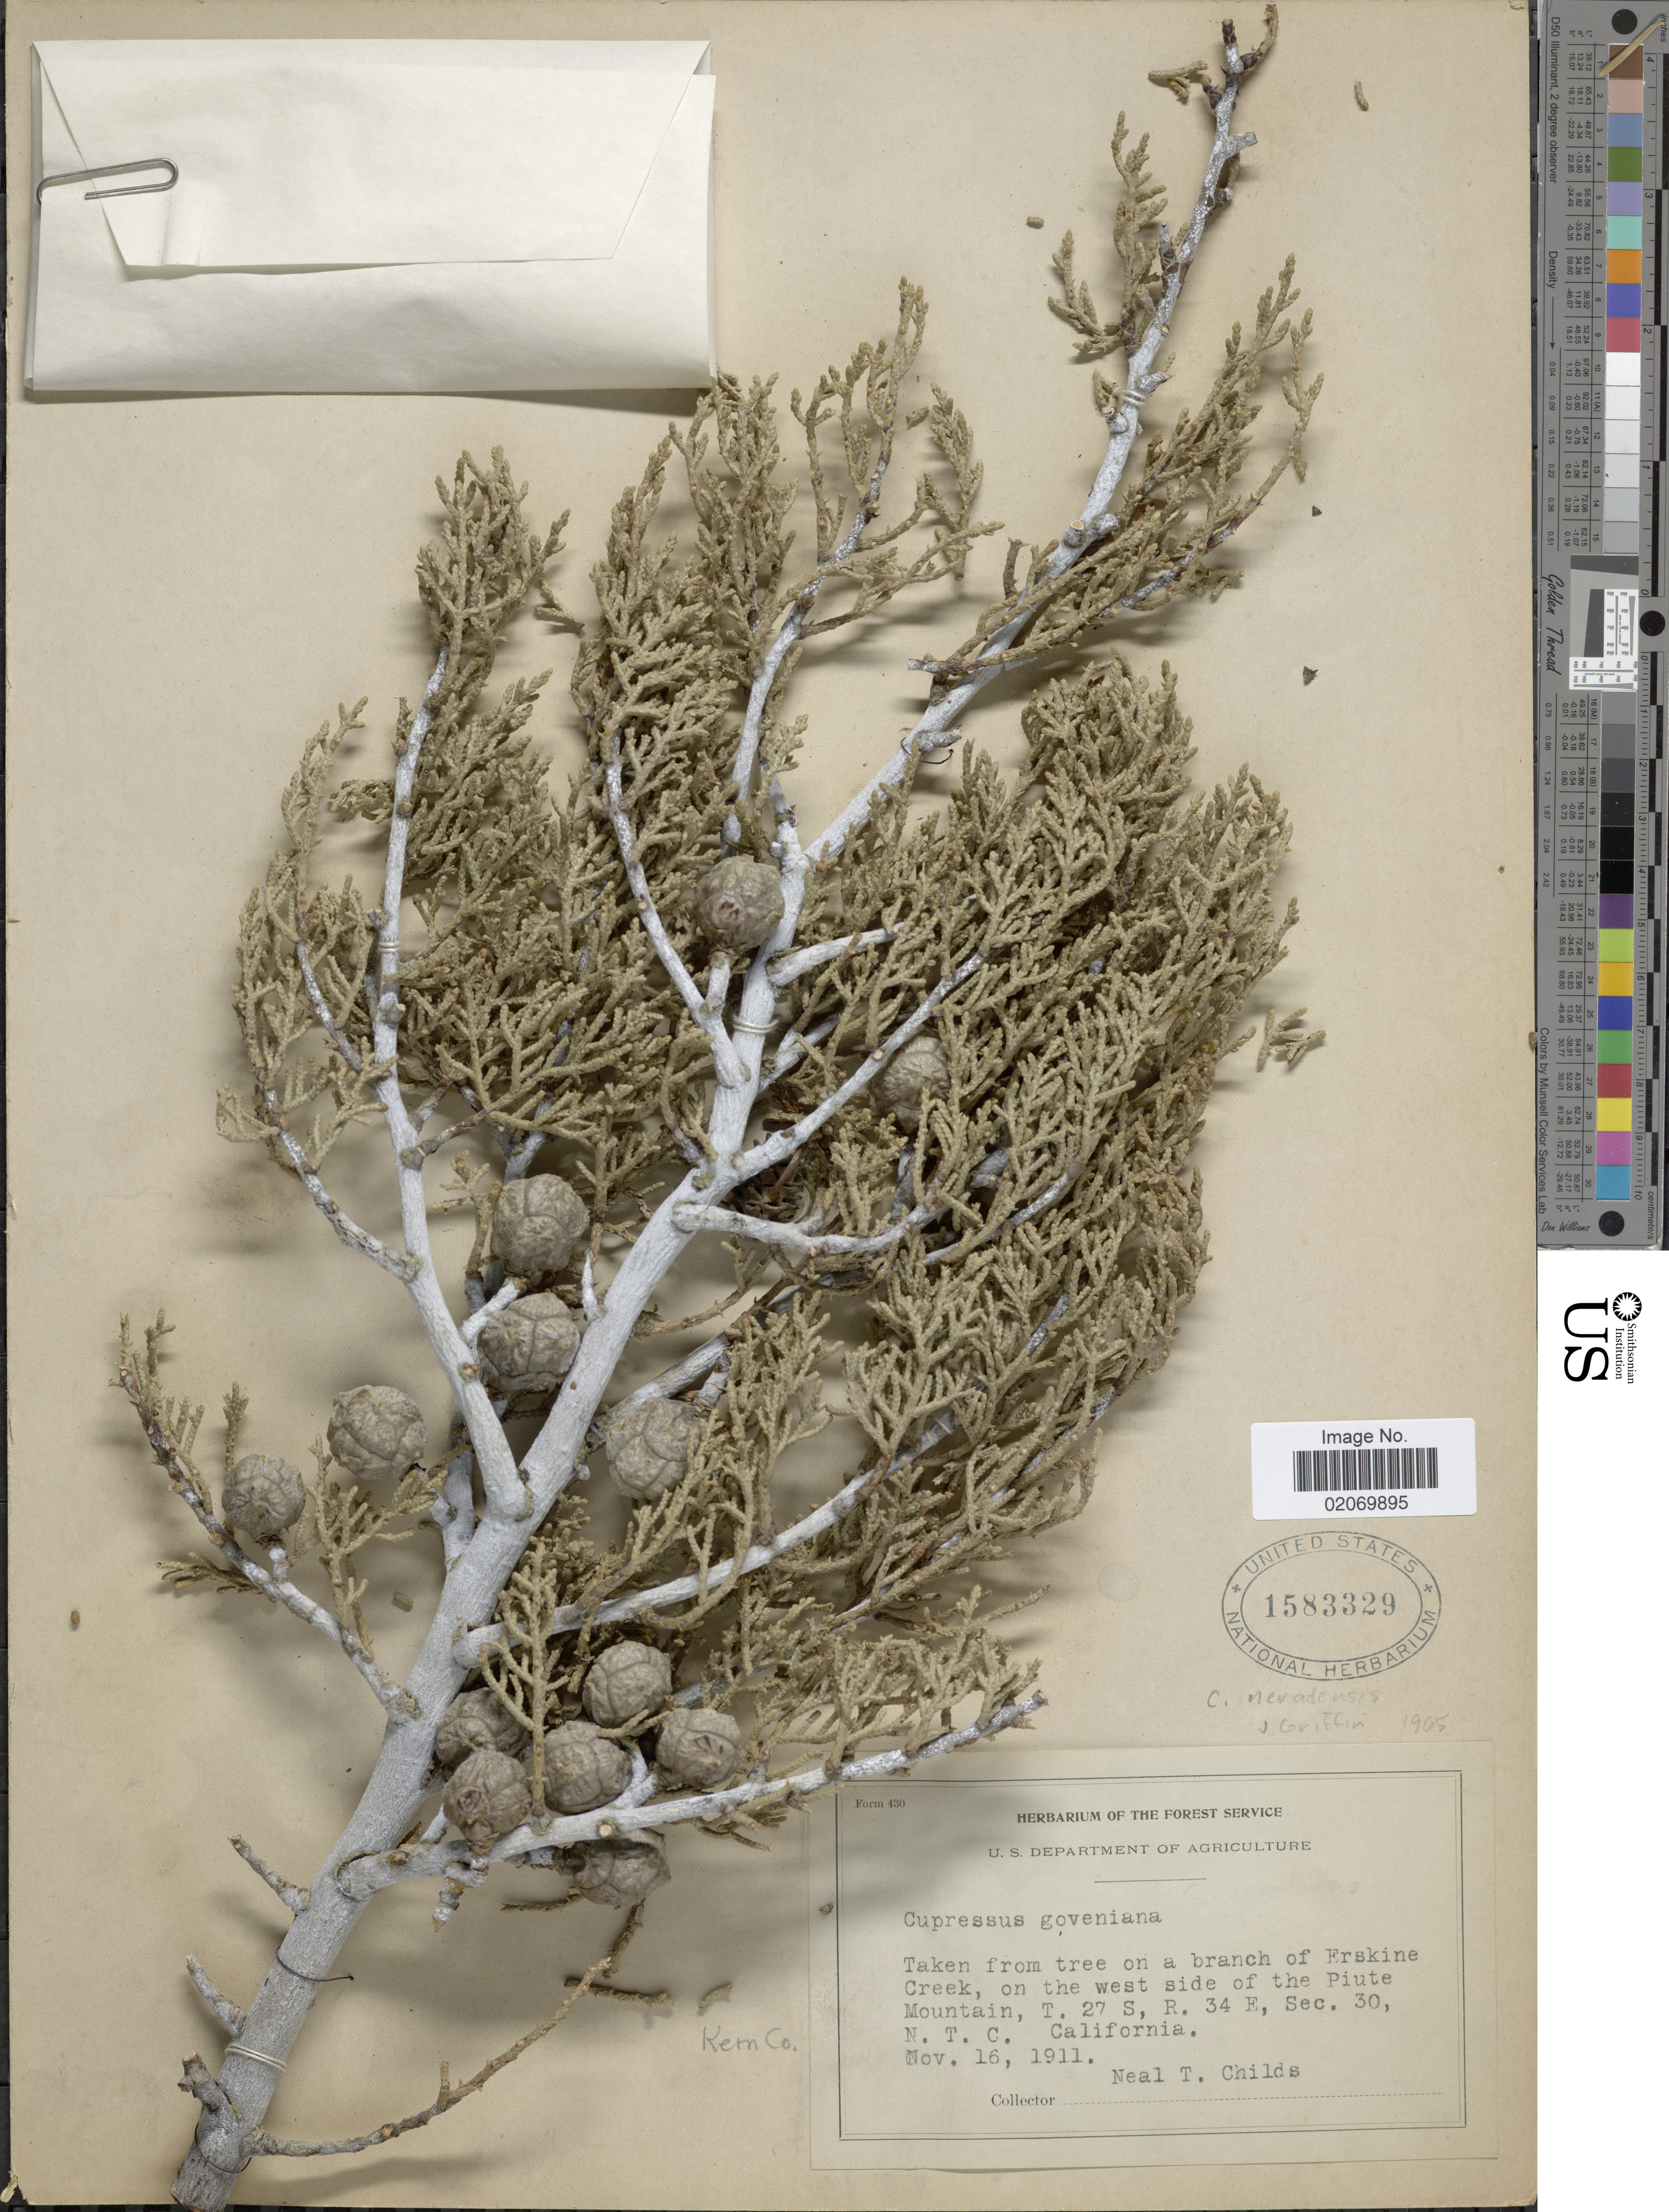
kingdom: Plantae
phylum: Tracheophyta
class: Pinopsida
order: Pinales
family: Cupressaceae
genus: Hesperocyparis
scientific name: Hesperocyparis nevadensis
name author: (Abrams) Bartel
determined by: (US) Smithsonian Institution - National Museum of Natural History - Department of Botany (UNITED STATES)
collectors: N. Childs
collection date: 1911-11-16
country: United States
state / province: California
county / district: Kern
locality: Erskine Creek, on the west side of the Piute Mountain, T27S, R34E, Sec 30, N.T.C., Kern Co.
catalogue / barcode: US 1583329